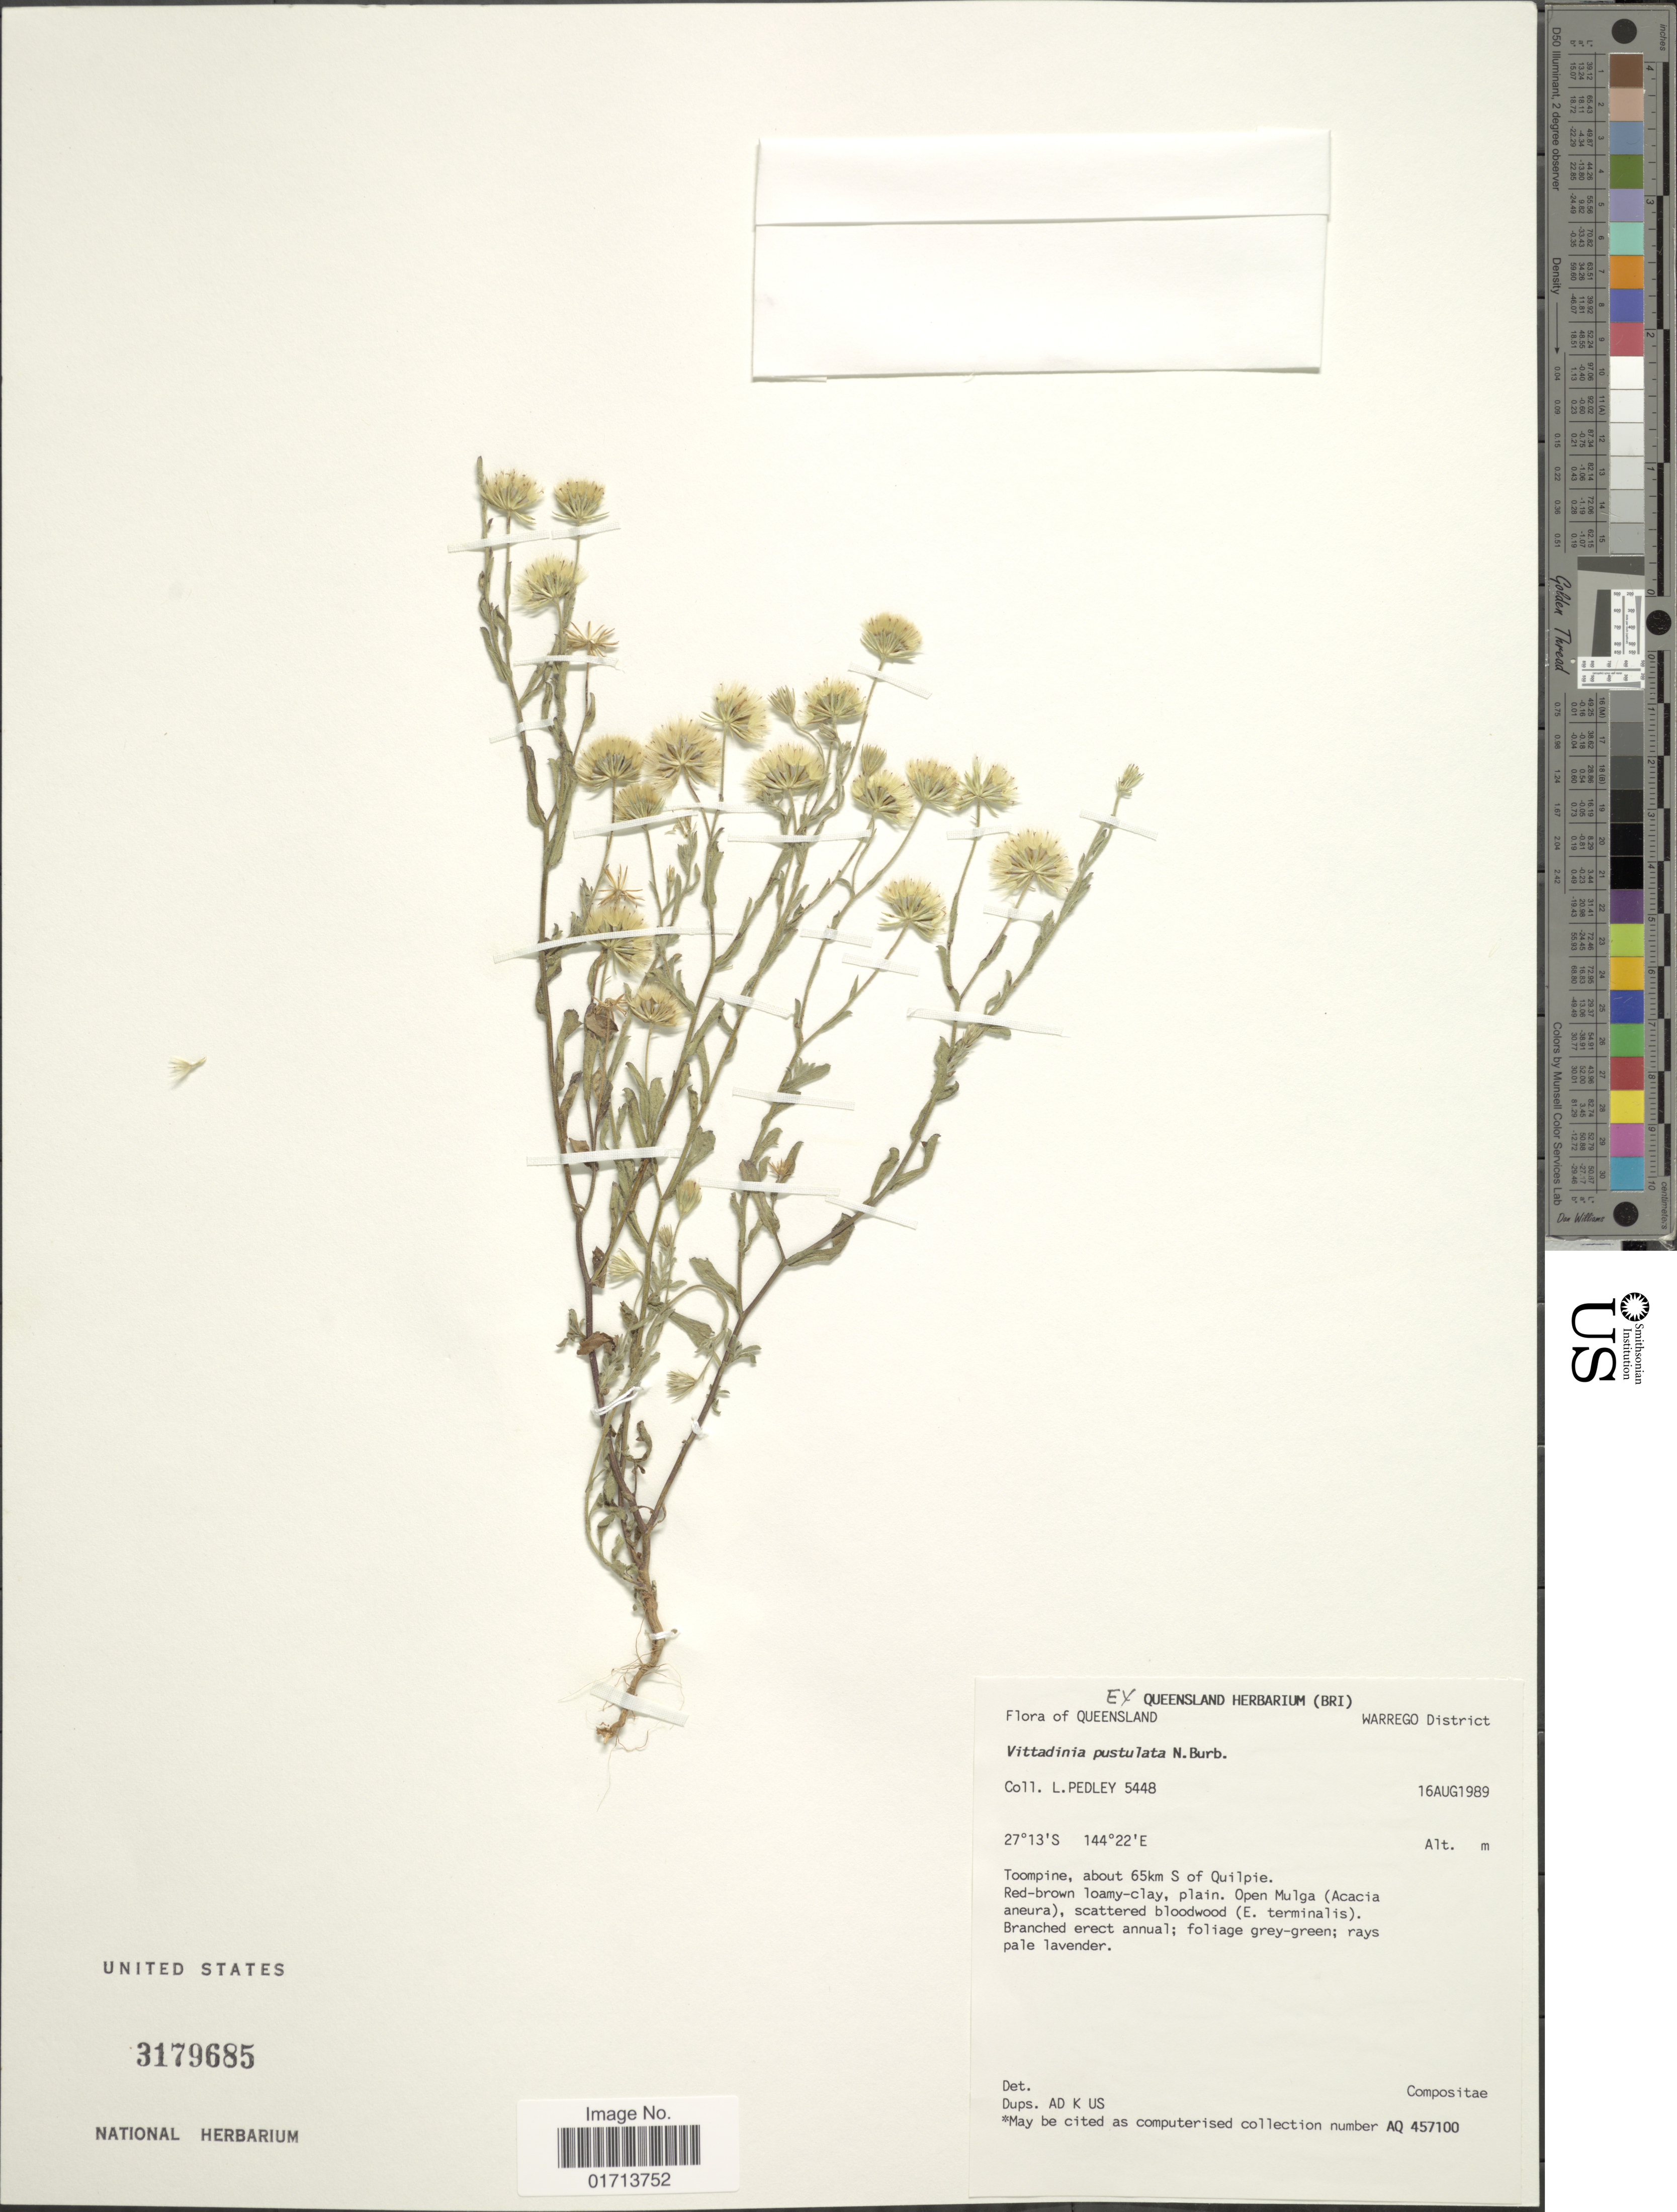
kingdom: Plantae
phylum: Tracheophyta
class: Magnoliopsida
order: Asterales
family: Asteraceae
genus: Vittadinia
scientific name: Vittadinia pustulata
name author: N.T. Burb.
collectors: L. Pedley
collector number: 5448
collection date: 1989-08-16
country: Australia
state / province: Queensland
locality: Warrego District, Toompine, about 65km S of Quilpie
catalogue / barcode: US 3179685